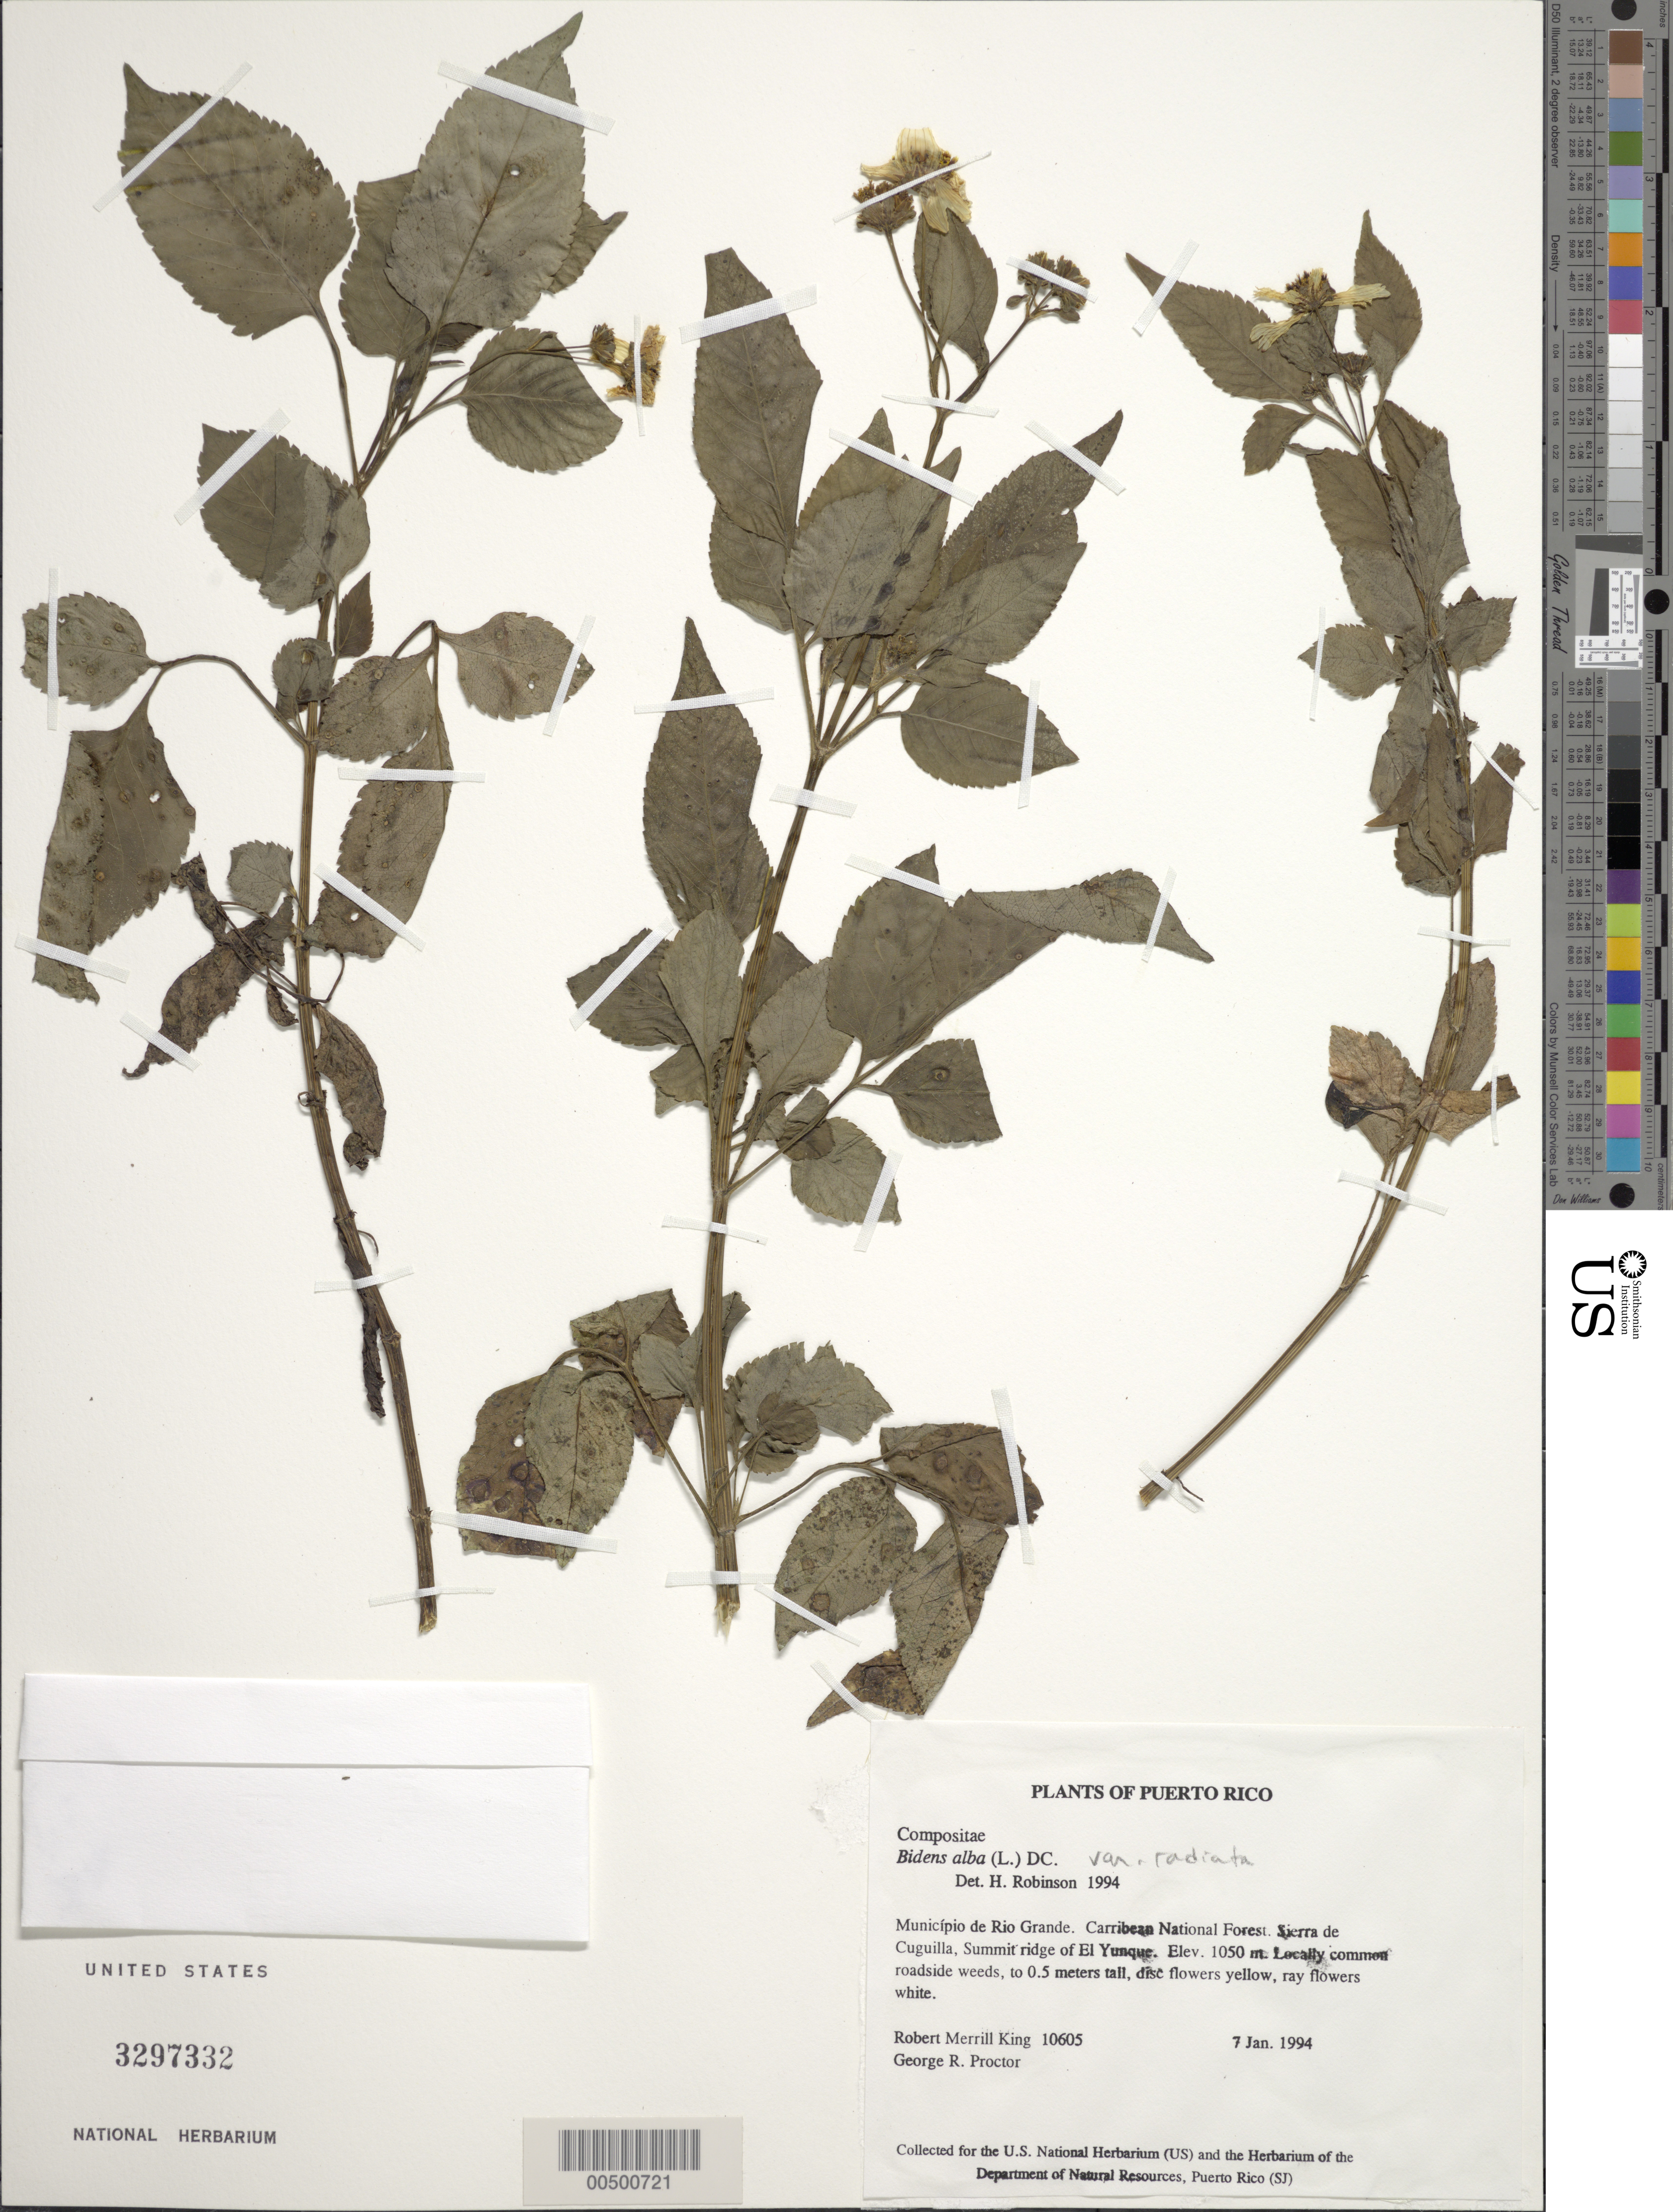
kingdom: Plantae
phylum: Tracheophyta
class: Magnoliopsida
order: Asterales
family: Asteraceae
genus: Bidens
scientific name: Bidens alba var. radiata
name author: (Sch. Bip.) R.E. Ballard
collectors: R. M. King & G. Proctor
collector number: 10606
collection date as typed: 07 Jan 1994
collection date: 1994-01-07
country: Puerto Rico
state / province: Rio Grande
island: Greater Antilles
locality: Caribbean National Forest. Sierra de Cuguilla, Summit ridge of El Yunque, Rio Grande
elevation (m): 1050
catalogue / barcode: US 3297332